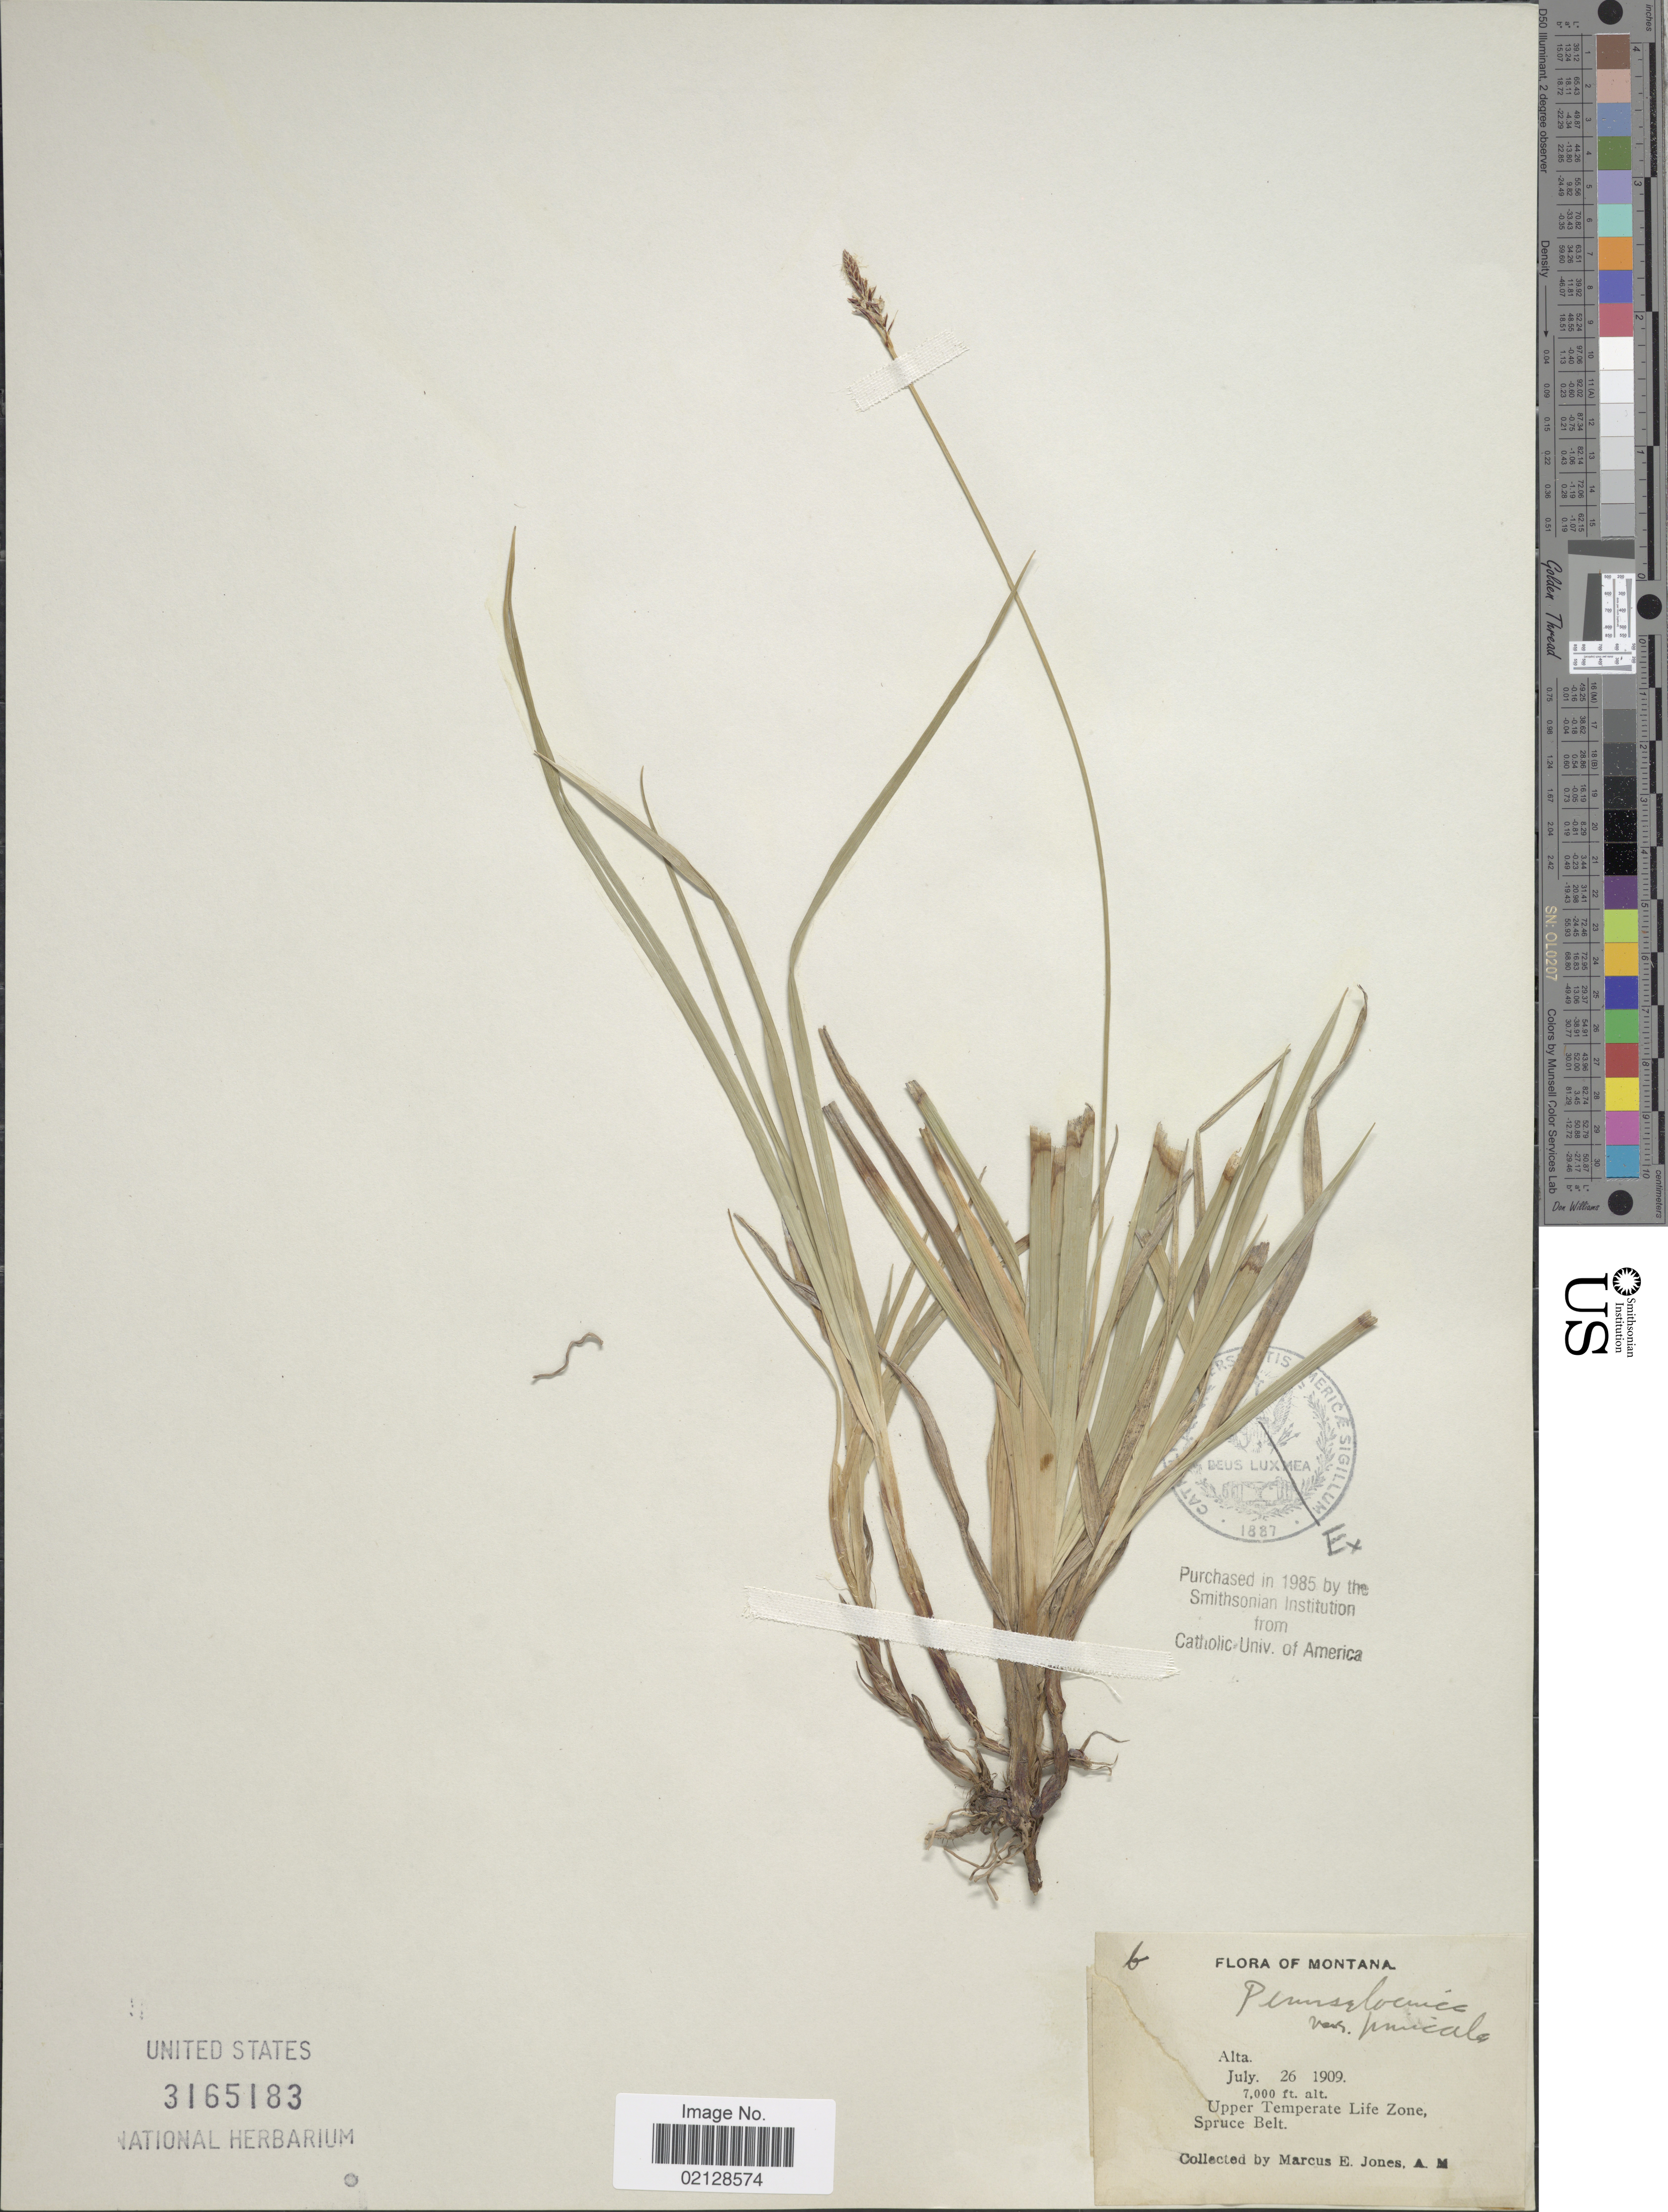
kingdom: Plantae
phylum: Tracheophyta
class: Liliopsida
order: Poales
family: Cyperaceae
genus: Carex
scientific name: Carex pensylvanica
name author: Lam.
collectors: M. E. Jones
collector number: b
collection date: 1909-07-26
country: United States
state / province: Montana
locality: Upper Temperate Life Zone, Spruce Belt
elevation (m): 2134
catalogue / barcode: US 3165183